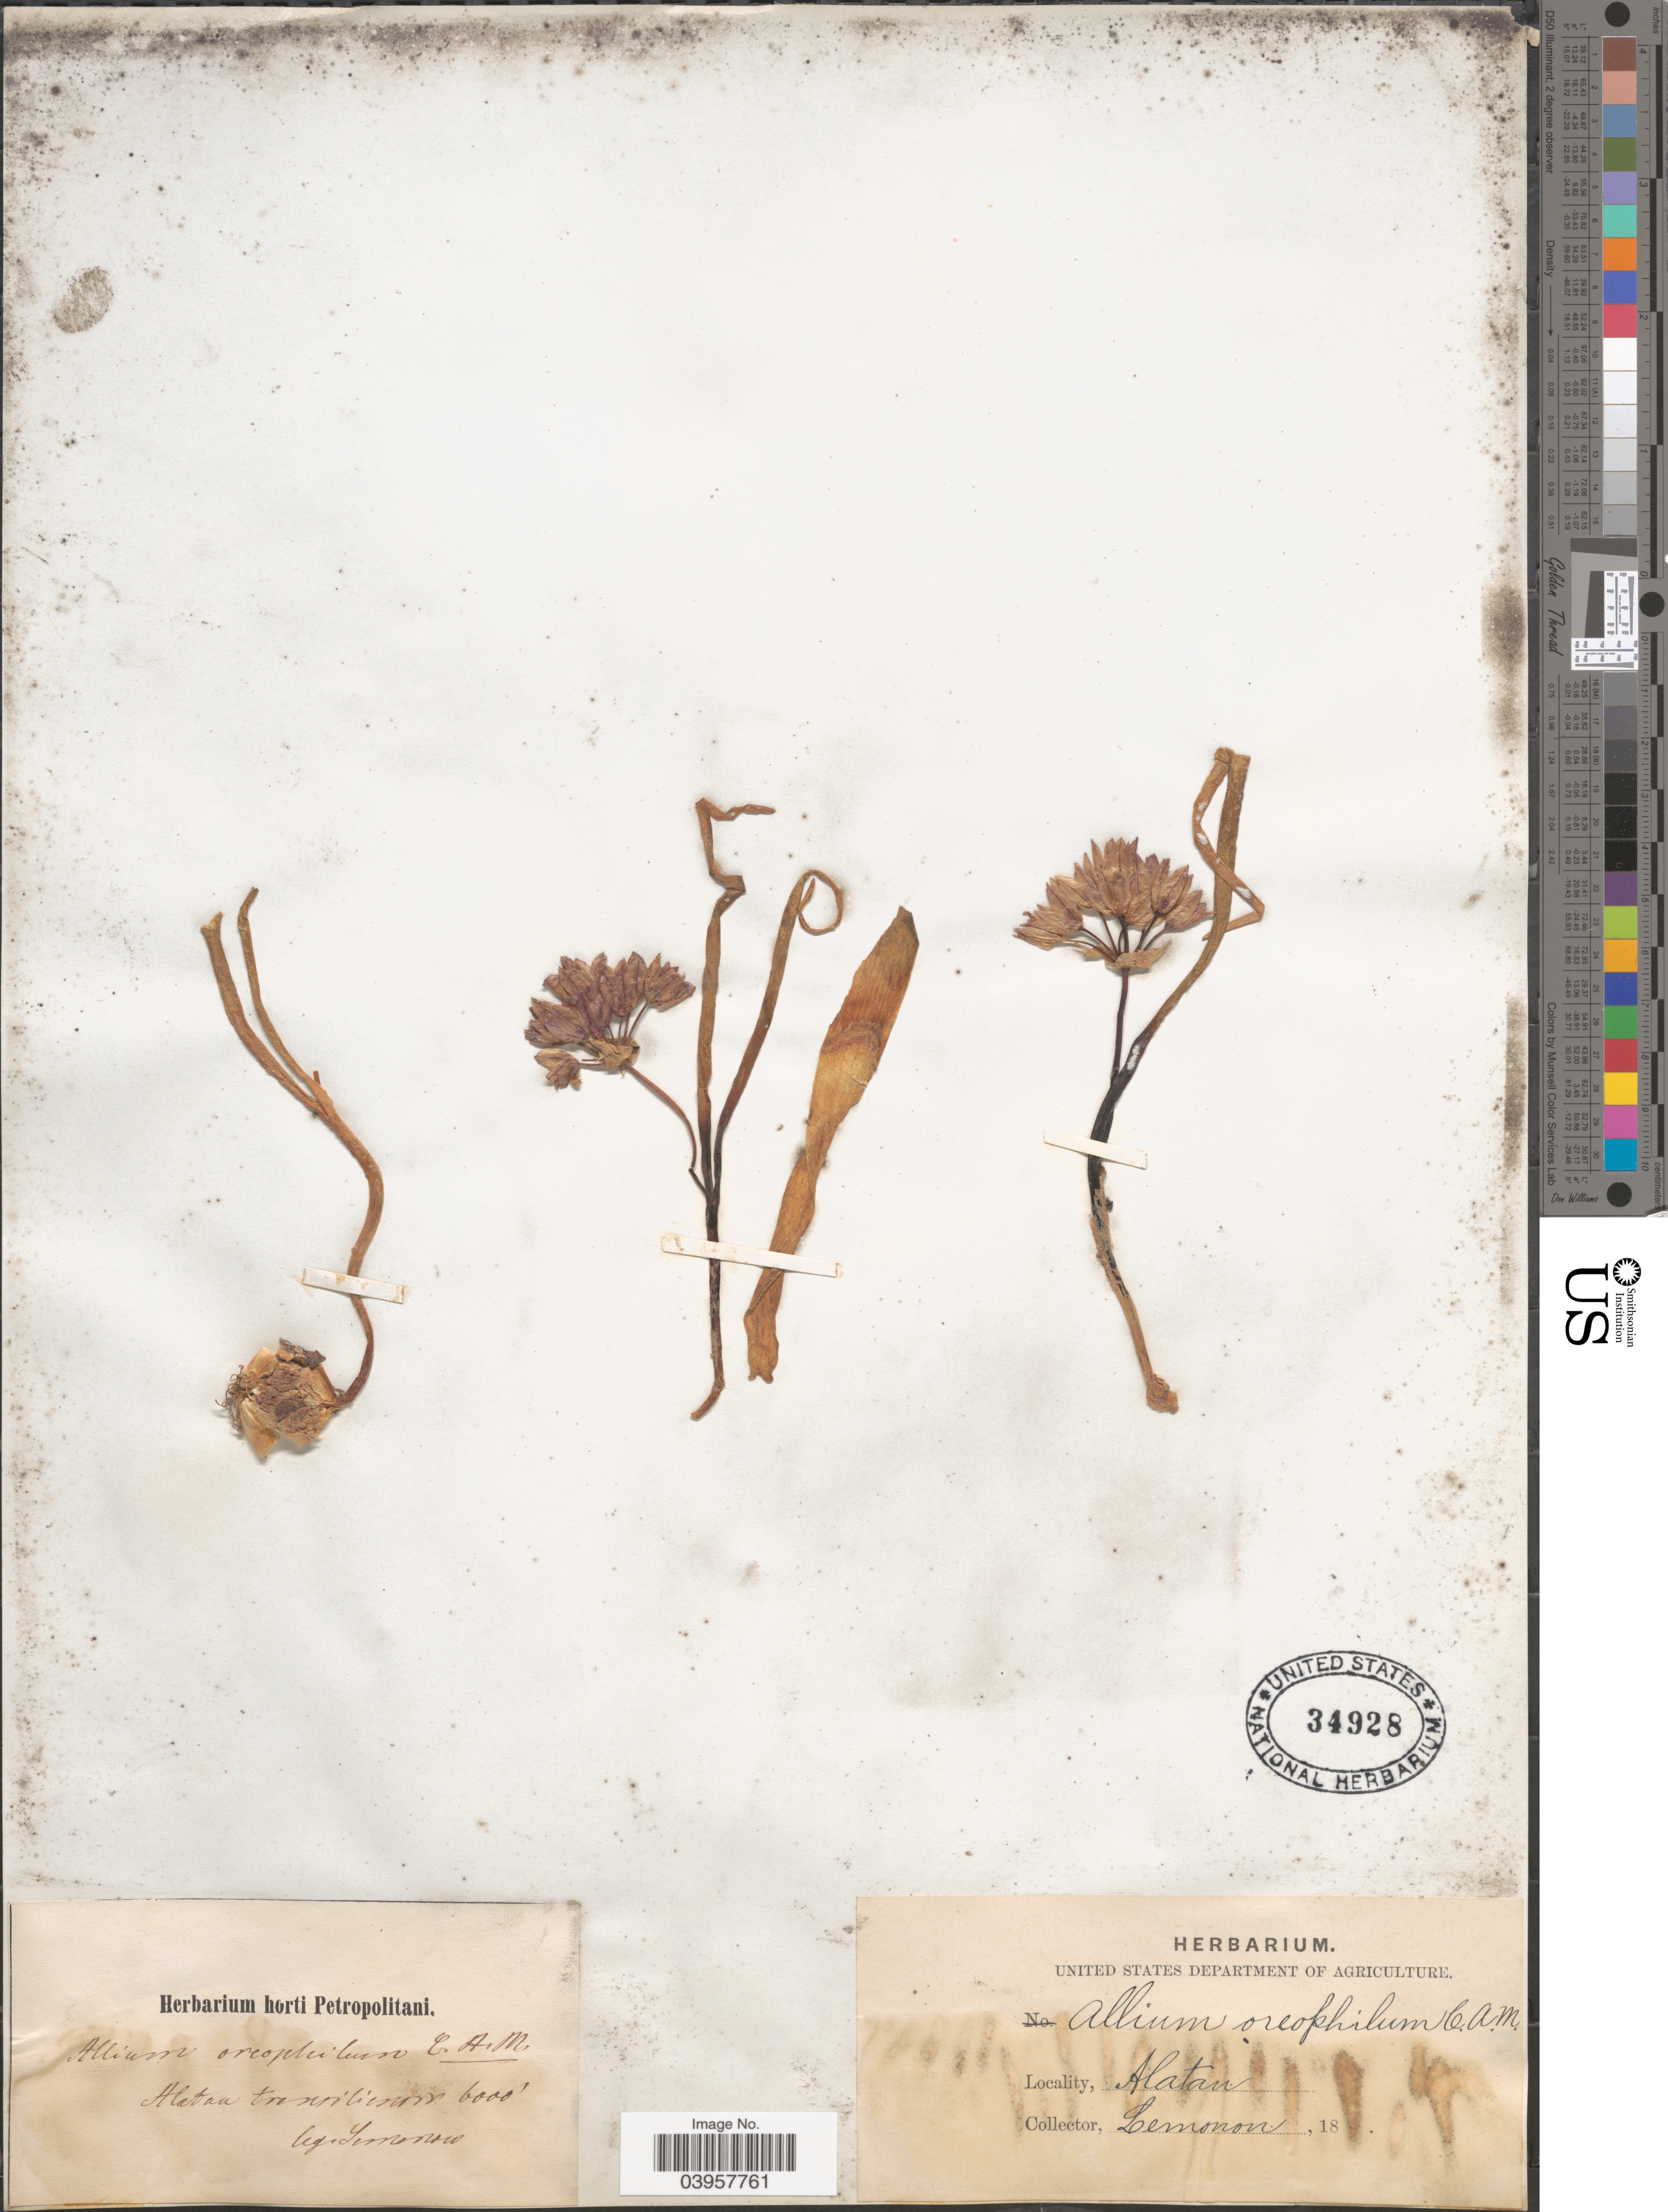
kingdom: Plantae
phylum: Tracheophyta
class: Liliopsida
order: Asparagales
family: Amaryllidaceae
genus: Allium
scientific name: Allium oreophilum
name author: C.A. Mey.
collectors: P. P. Semenov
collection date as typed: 18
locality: Alatau. Alatau transiliensis.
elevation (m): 1829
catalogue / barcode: US 34928